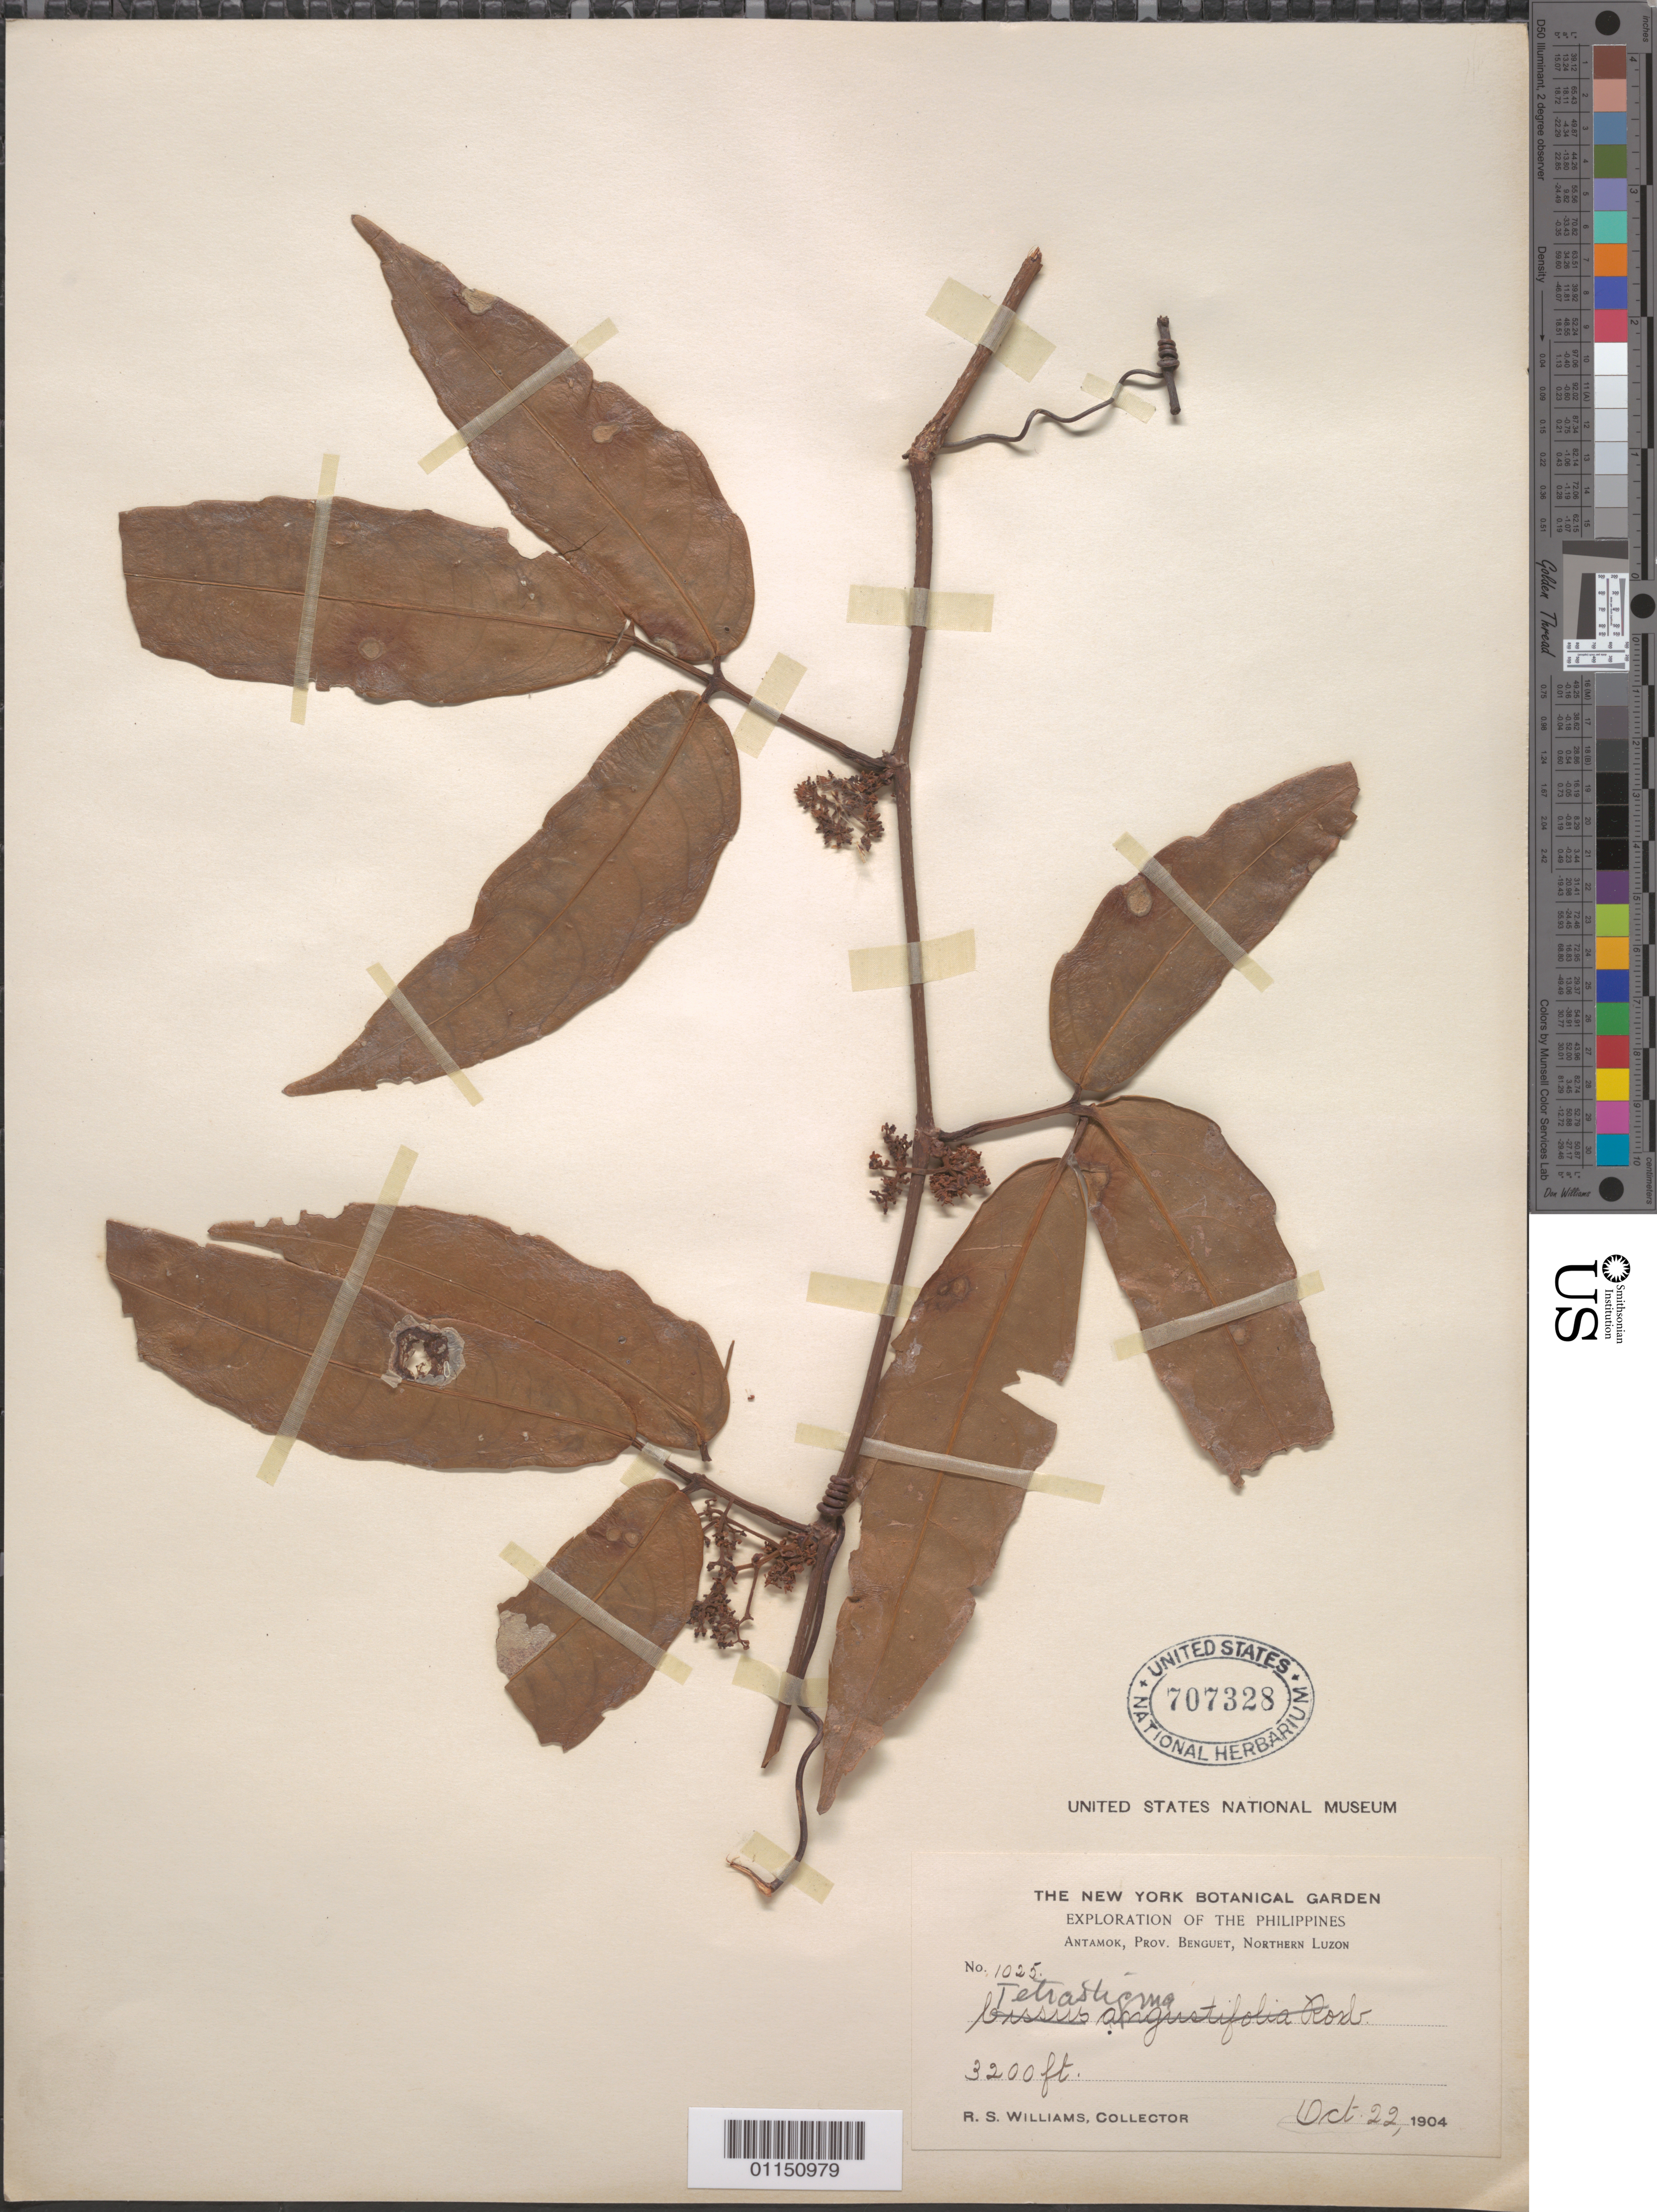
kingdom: Plantae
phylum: Tracheophyta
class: Magnoliopsida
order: Vitales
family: Vitaceae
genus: Tetrastigma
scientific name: Tetrastigma sp.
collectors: R. S. Williams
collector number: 1025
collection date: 1904-10-22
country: Philippines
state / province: Cordillera (Administrative Region)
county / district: Benguet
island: Luzon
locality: Antamok, Northern Luzon.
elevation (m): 975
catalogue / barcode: US 707328